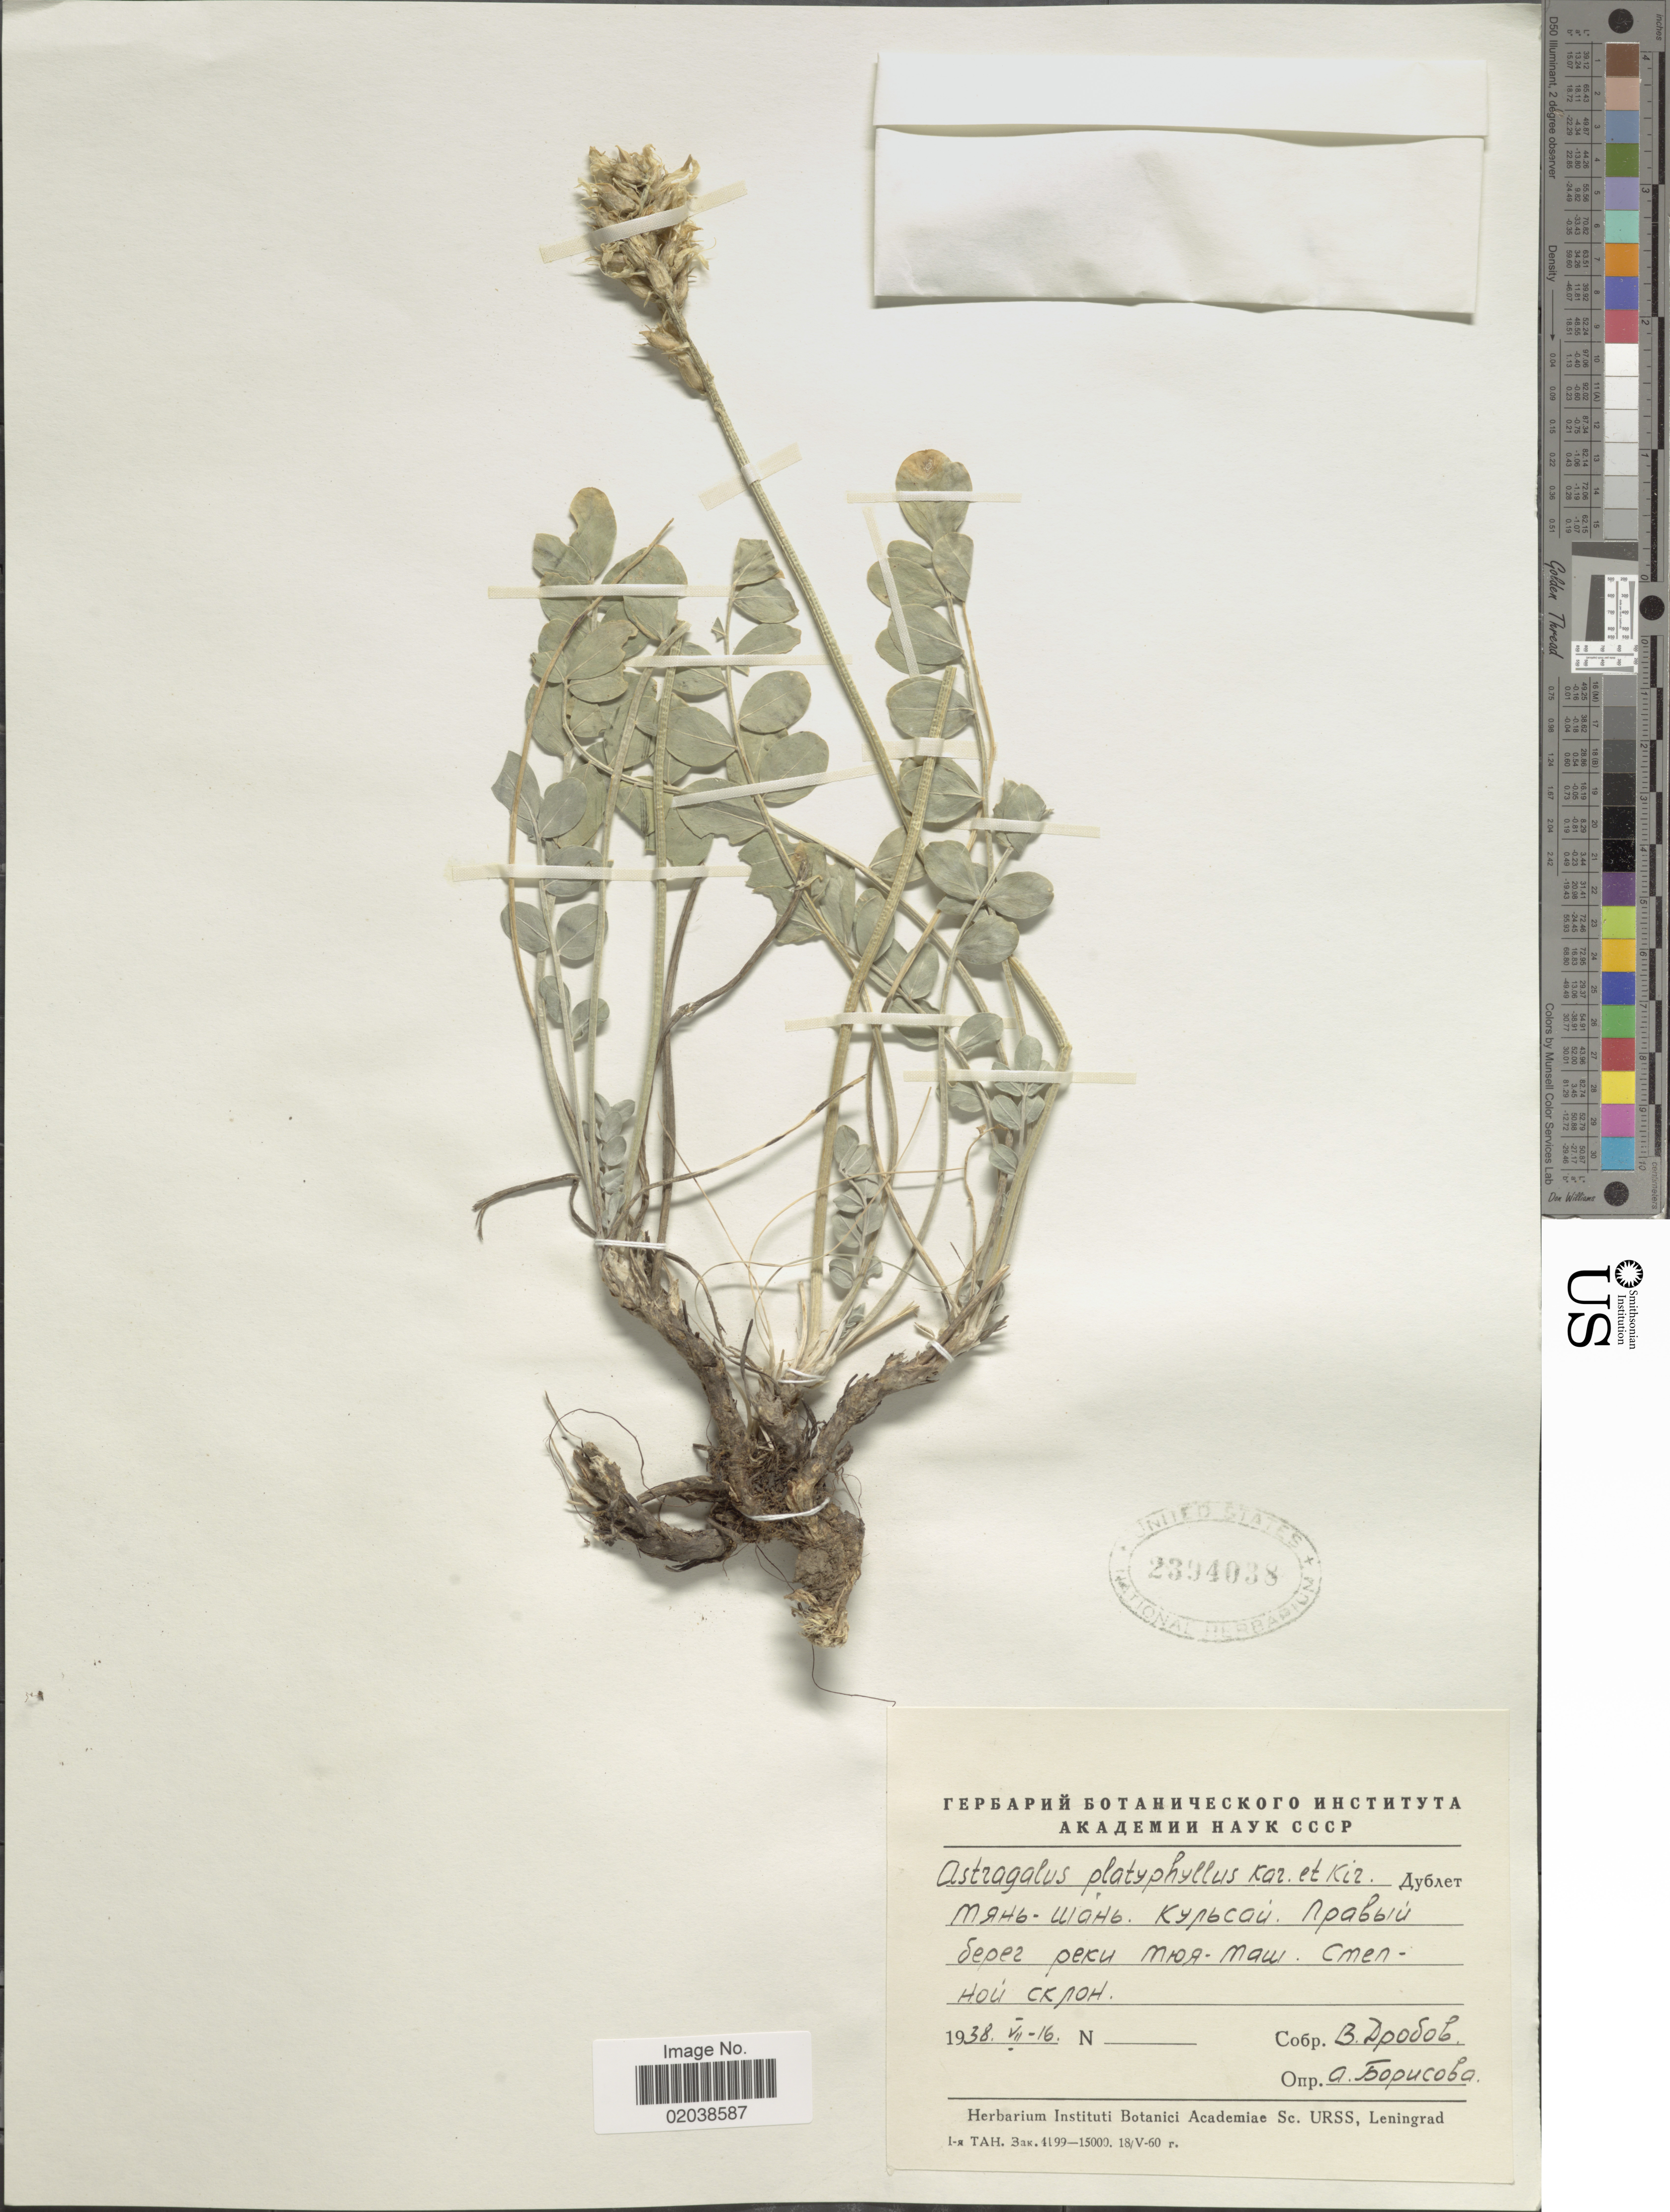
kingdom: Plantae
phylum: Tracheophyta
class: Magnoliopsida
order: Fabales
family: Fabaceae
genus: Astragalus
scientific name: Astragalus platyphyllus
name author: Karelin & Kirilov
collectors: V. Drobov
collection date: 1938-07-16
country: Kazakhstan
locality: Tian Shan, Kulsai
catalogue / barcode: US 2394038